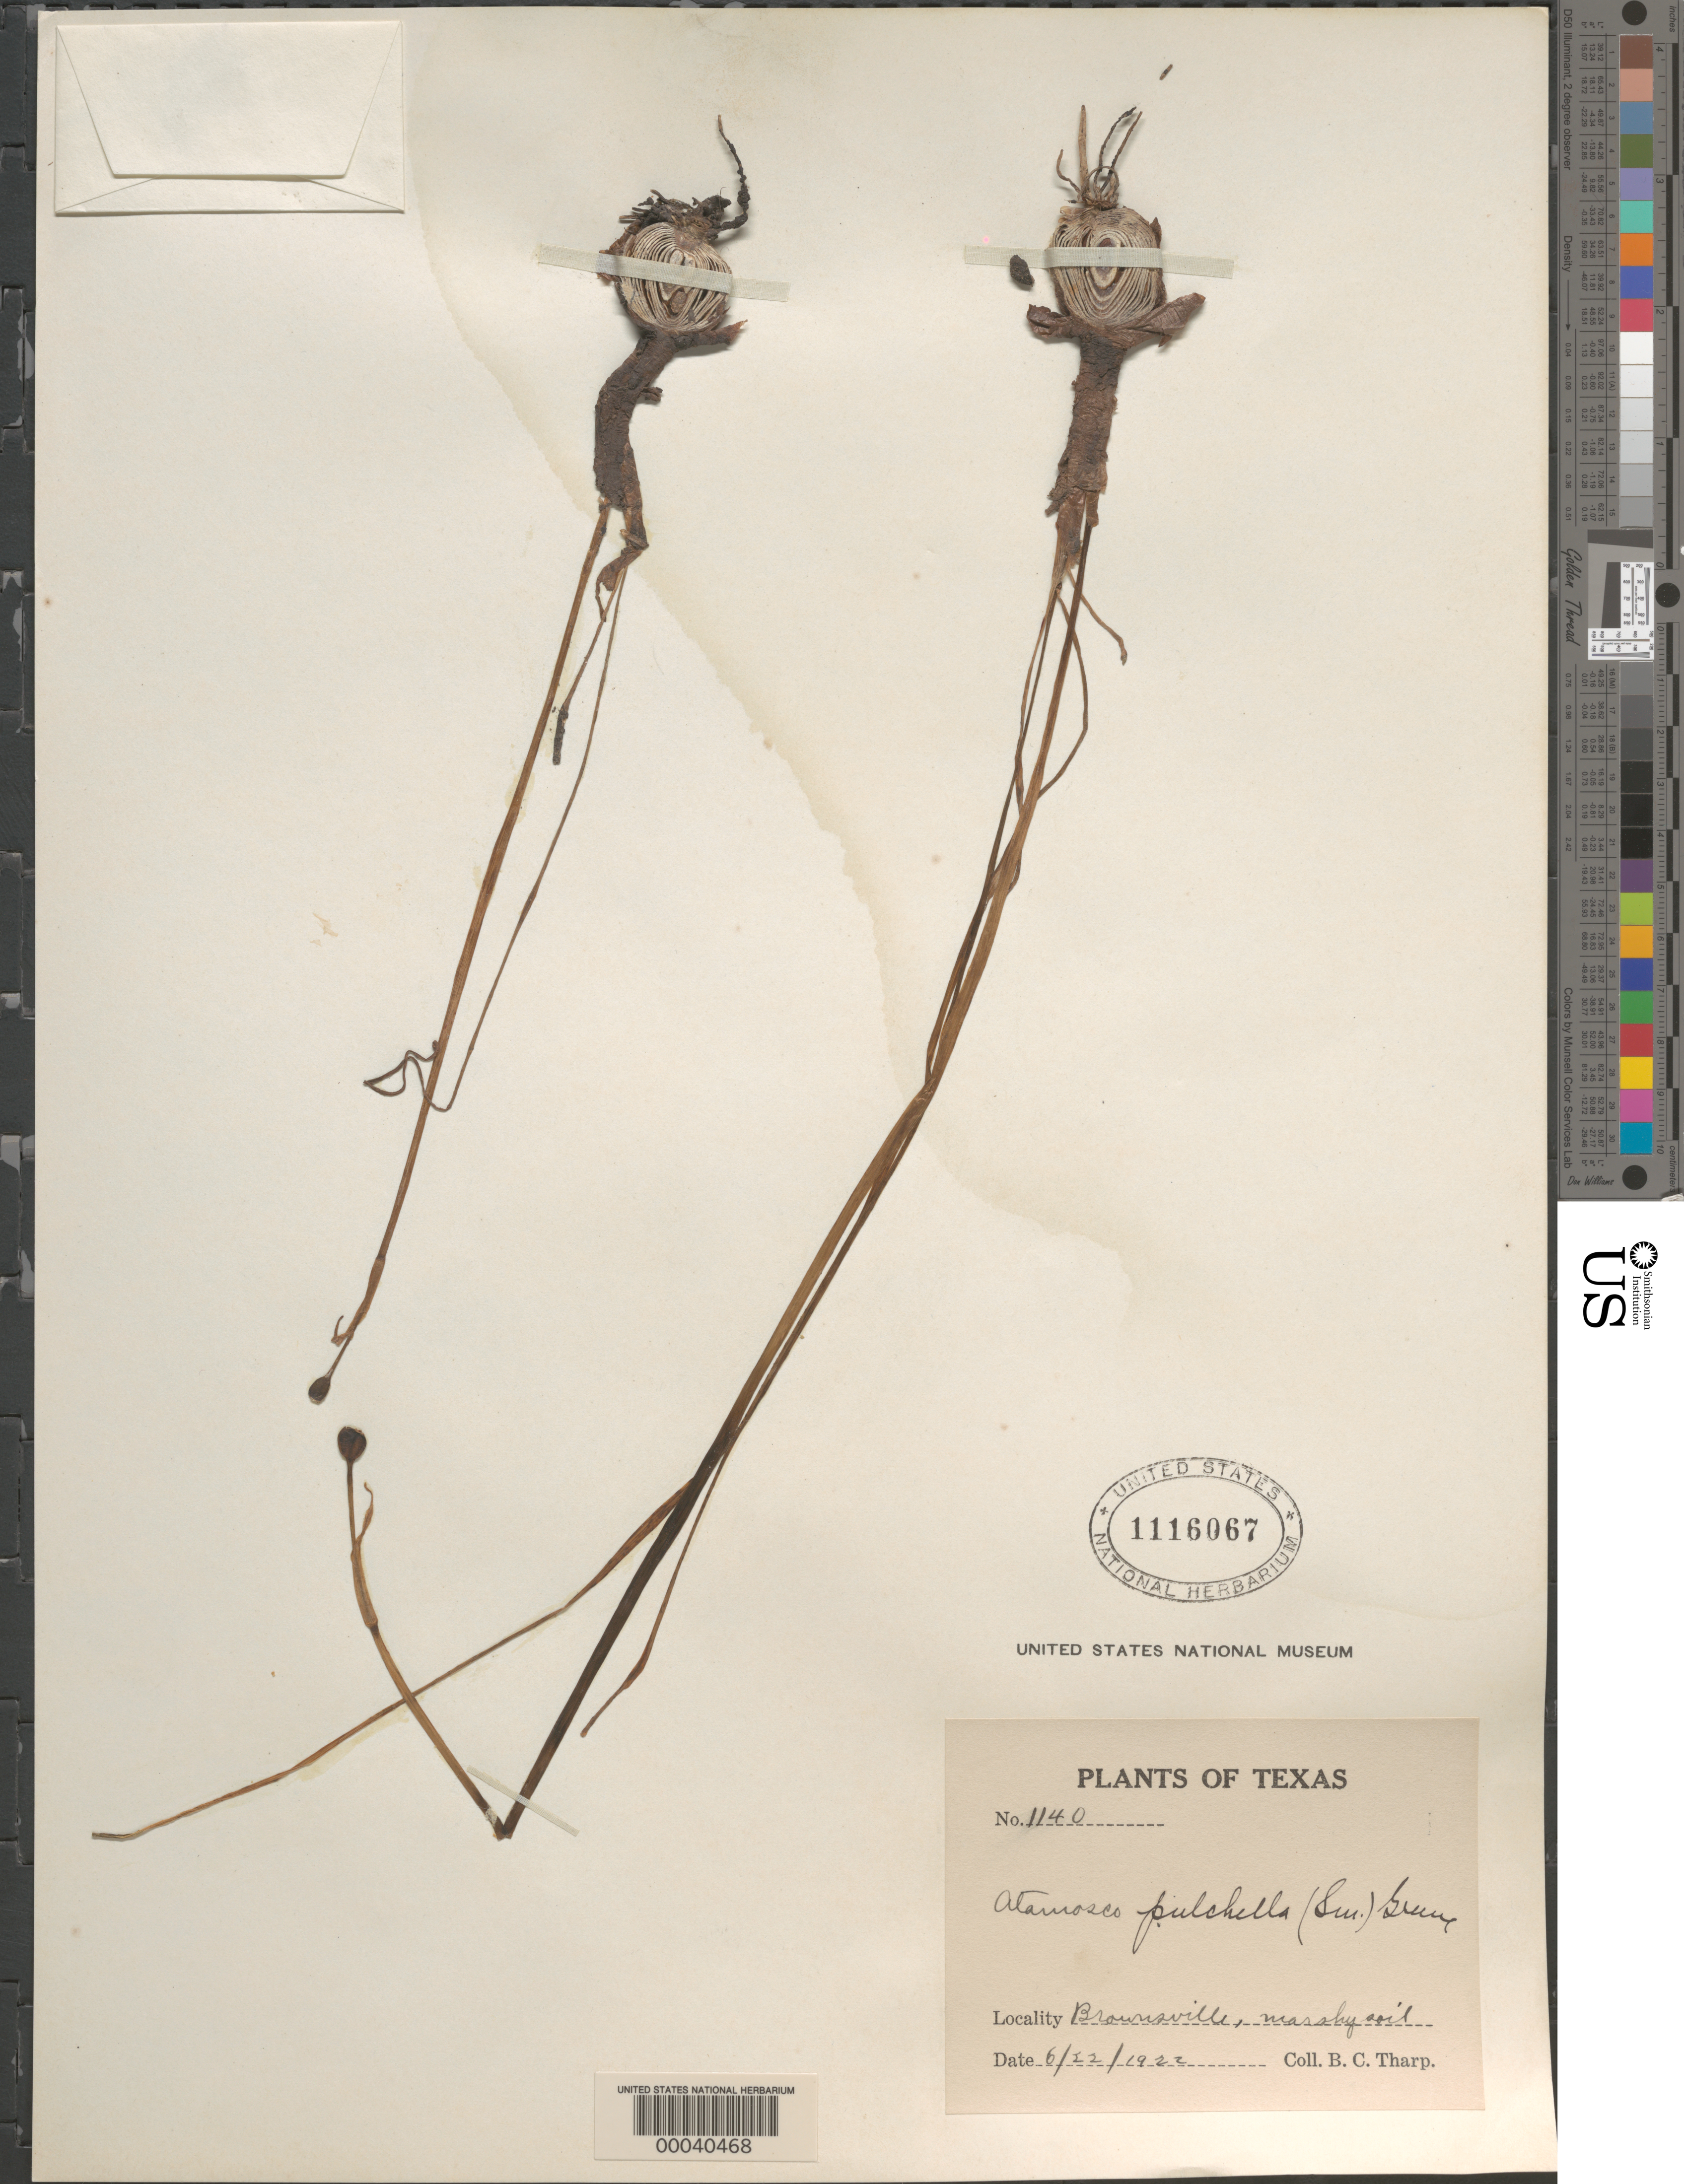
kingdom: Plantae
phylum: Tracheophyta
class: Liliopsida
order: Asparagales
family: Amaryllidaceae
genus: Zephyranthes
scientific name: Zephyranthes pulchella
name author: J.G. Sm.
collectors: B. C. Tharp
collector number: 1140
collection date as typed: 22 Jun 1922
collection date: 1922-06-22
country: United States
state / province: Texas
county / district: Cameron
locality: Brownsville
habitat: Marshy soil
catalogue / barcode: US 1116067